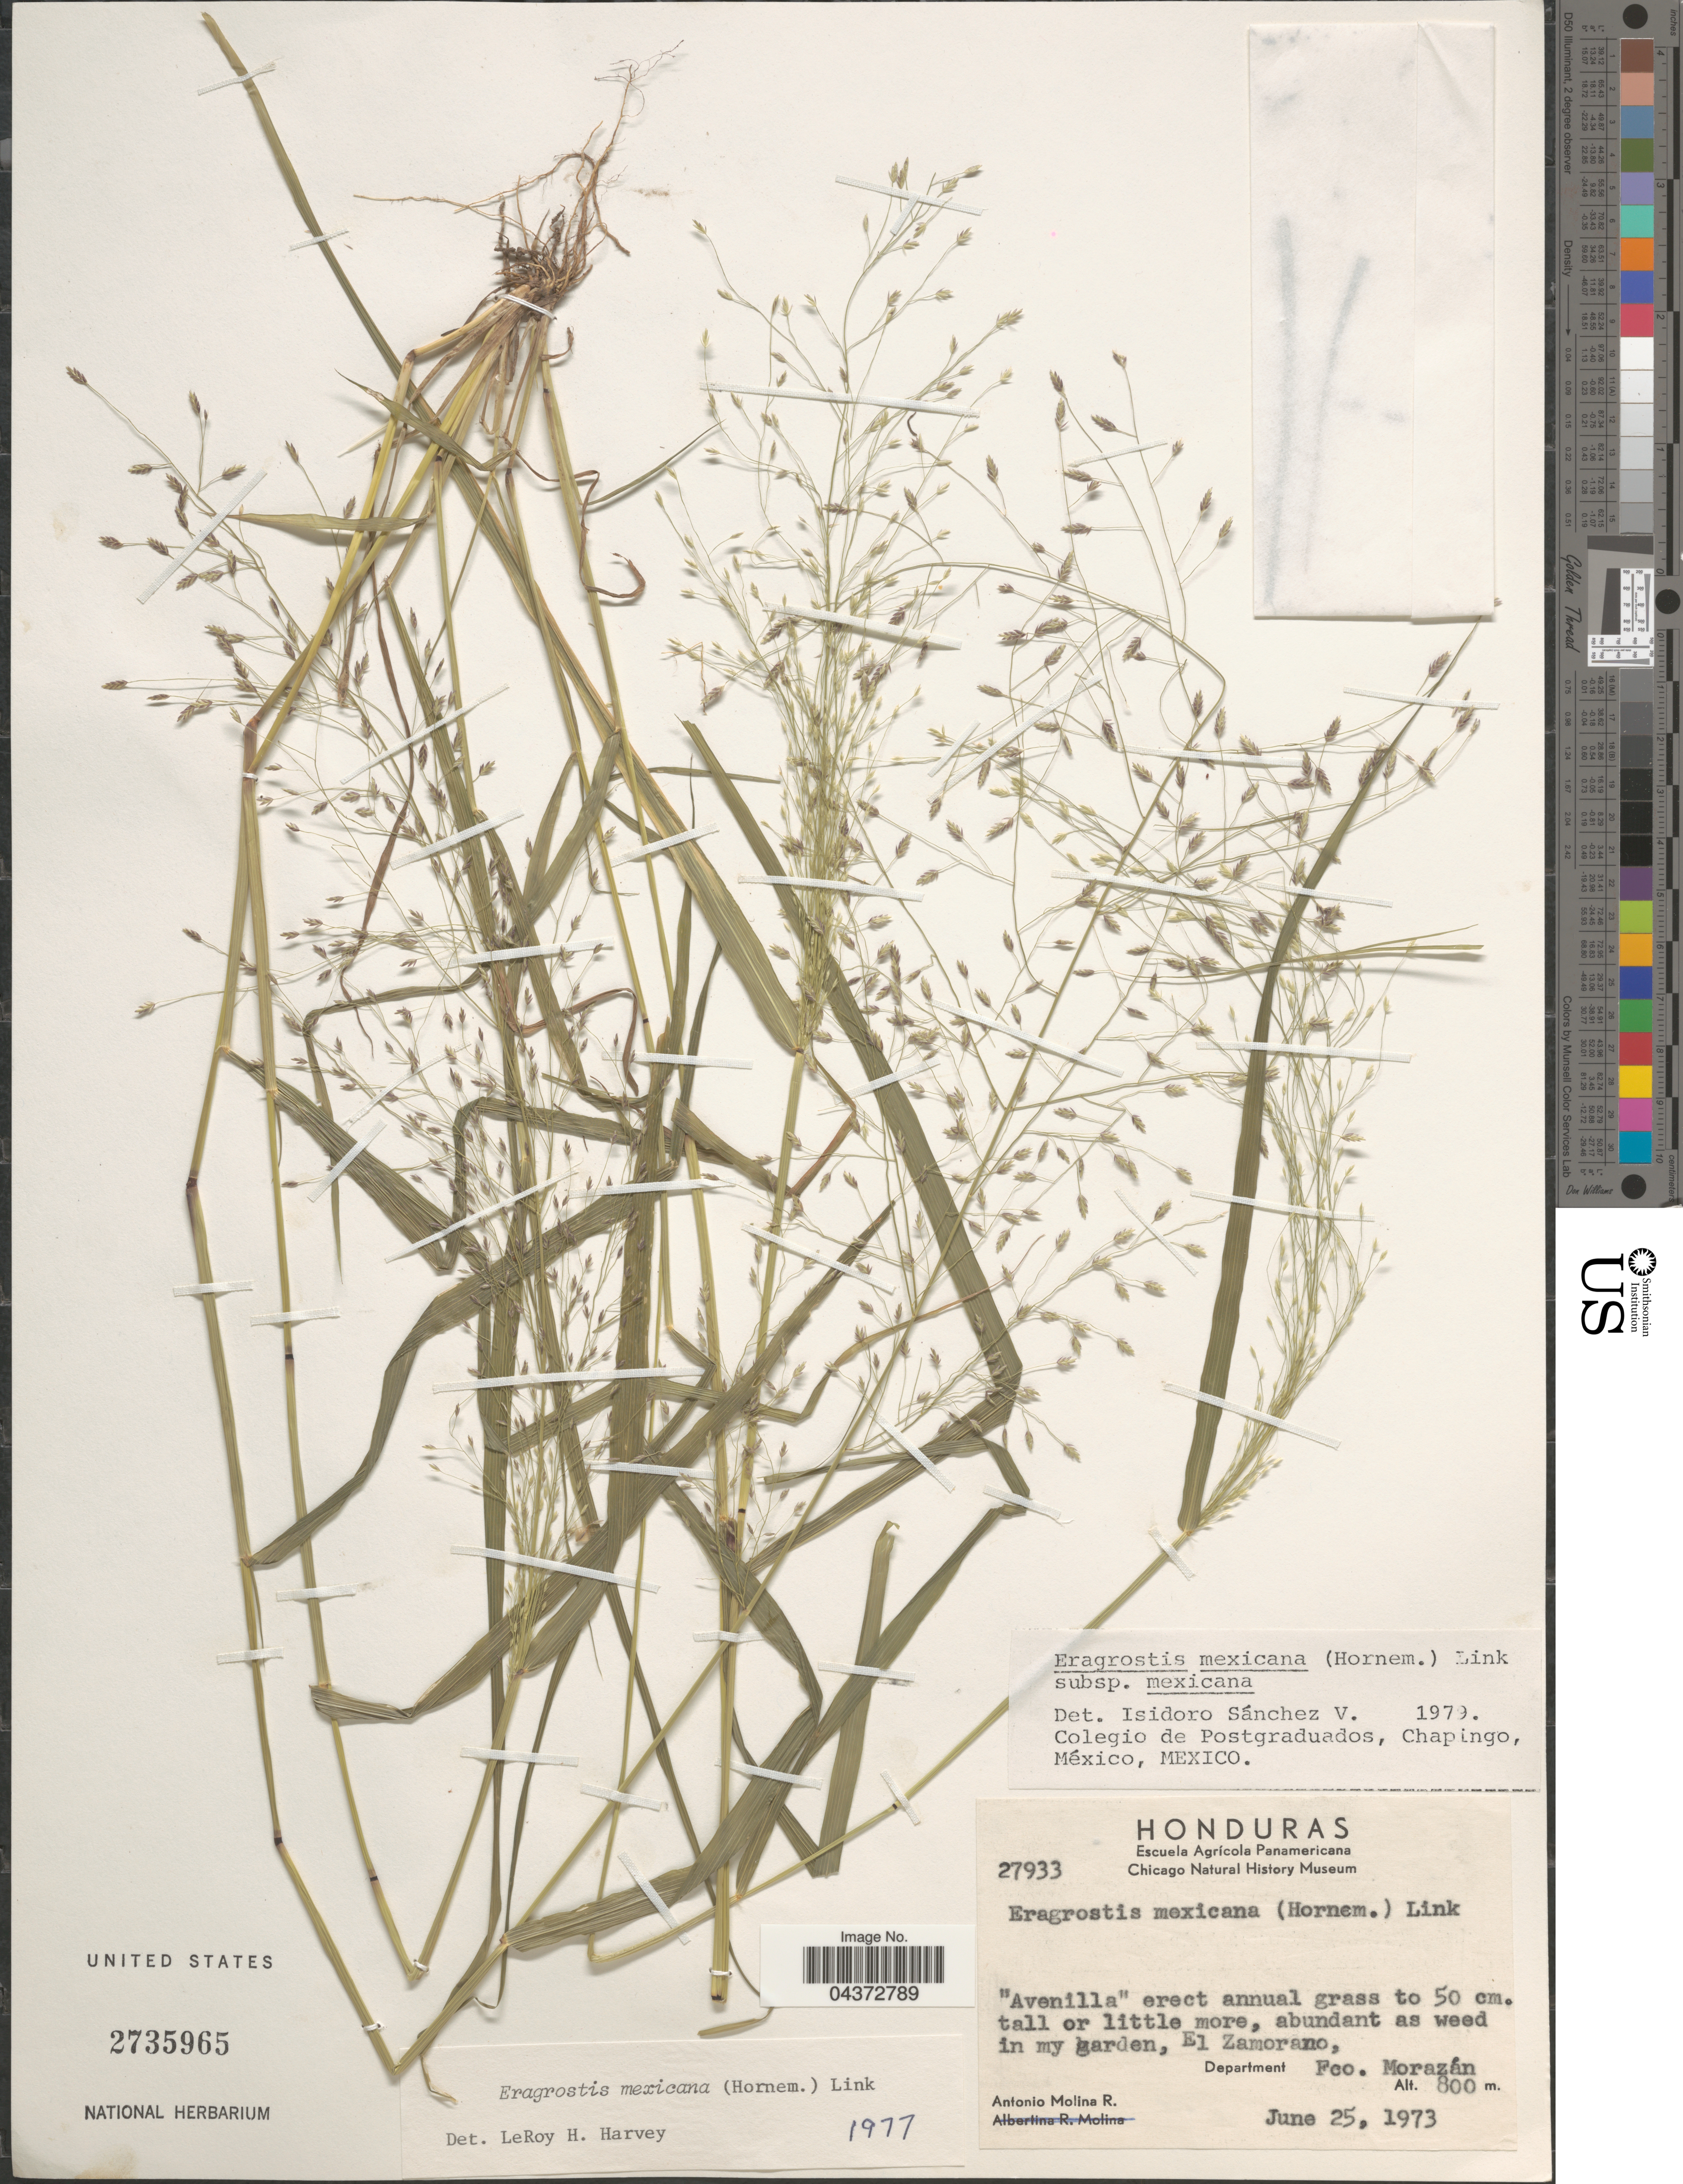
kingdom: Plantae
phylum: Tracheophyta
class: Liliopsida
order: Poales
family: Poaceae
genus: Eragrostis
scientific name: Eragrostis mexicana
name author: (Hornem.) Link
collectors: A. Molina R.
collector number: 27933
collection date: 1973-06-25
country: Honduras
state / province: Fco. Morazán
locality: El Zamorano, Department Fco. Morazán.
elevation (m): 800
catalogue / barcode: US 2735965